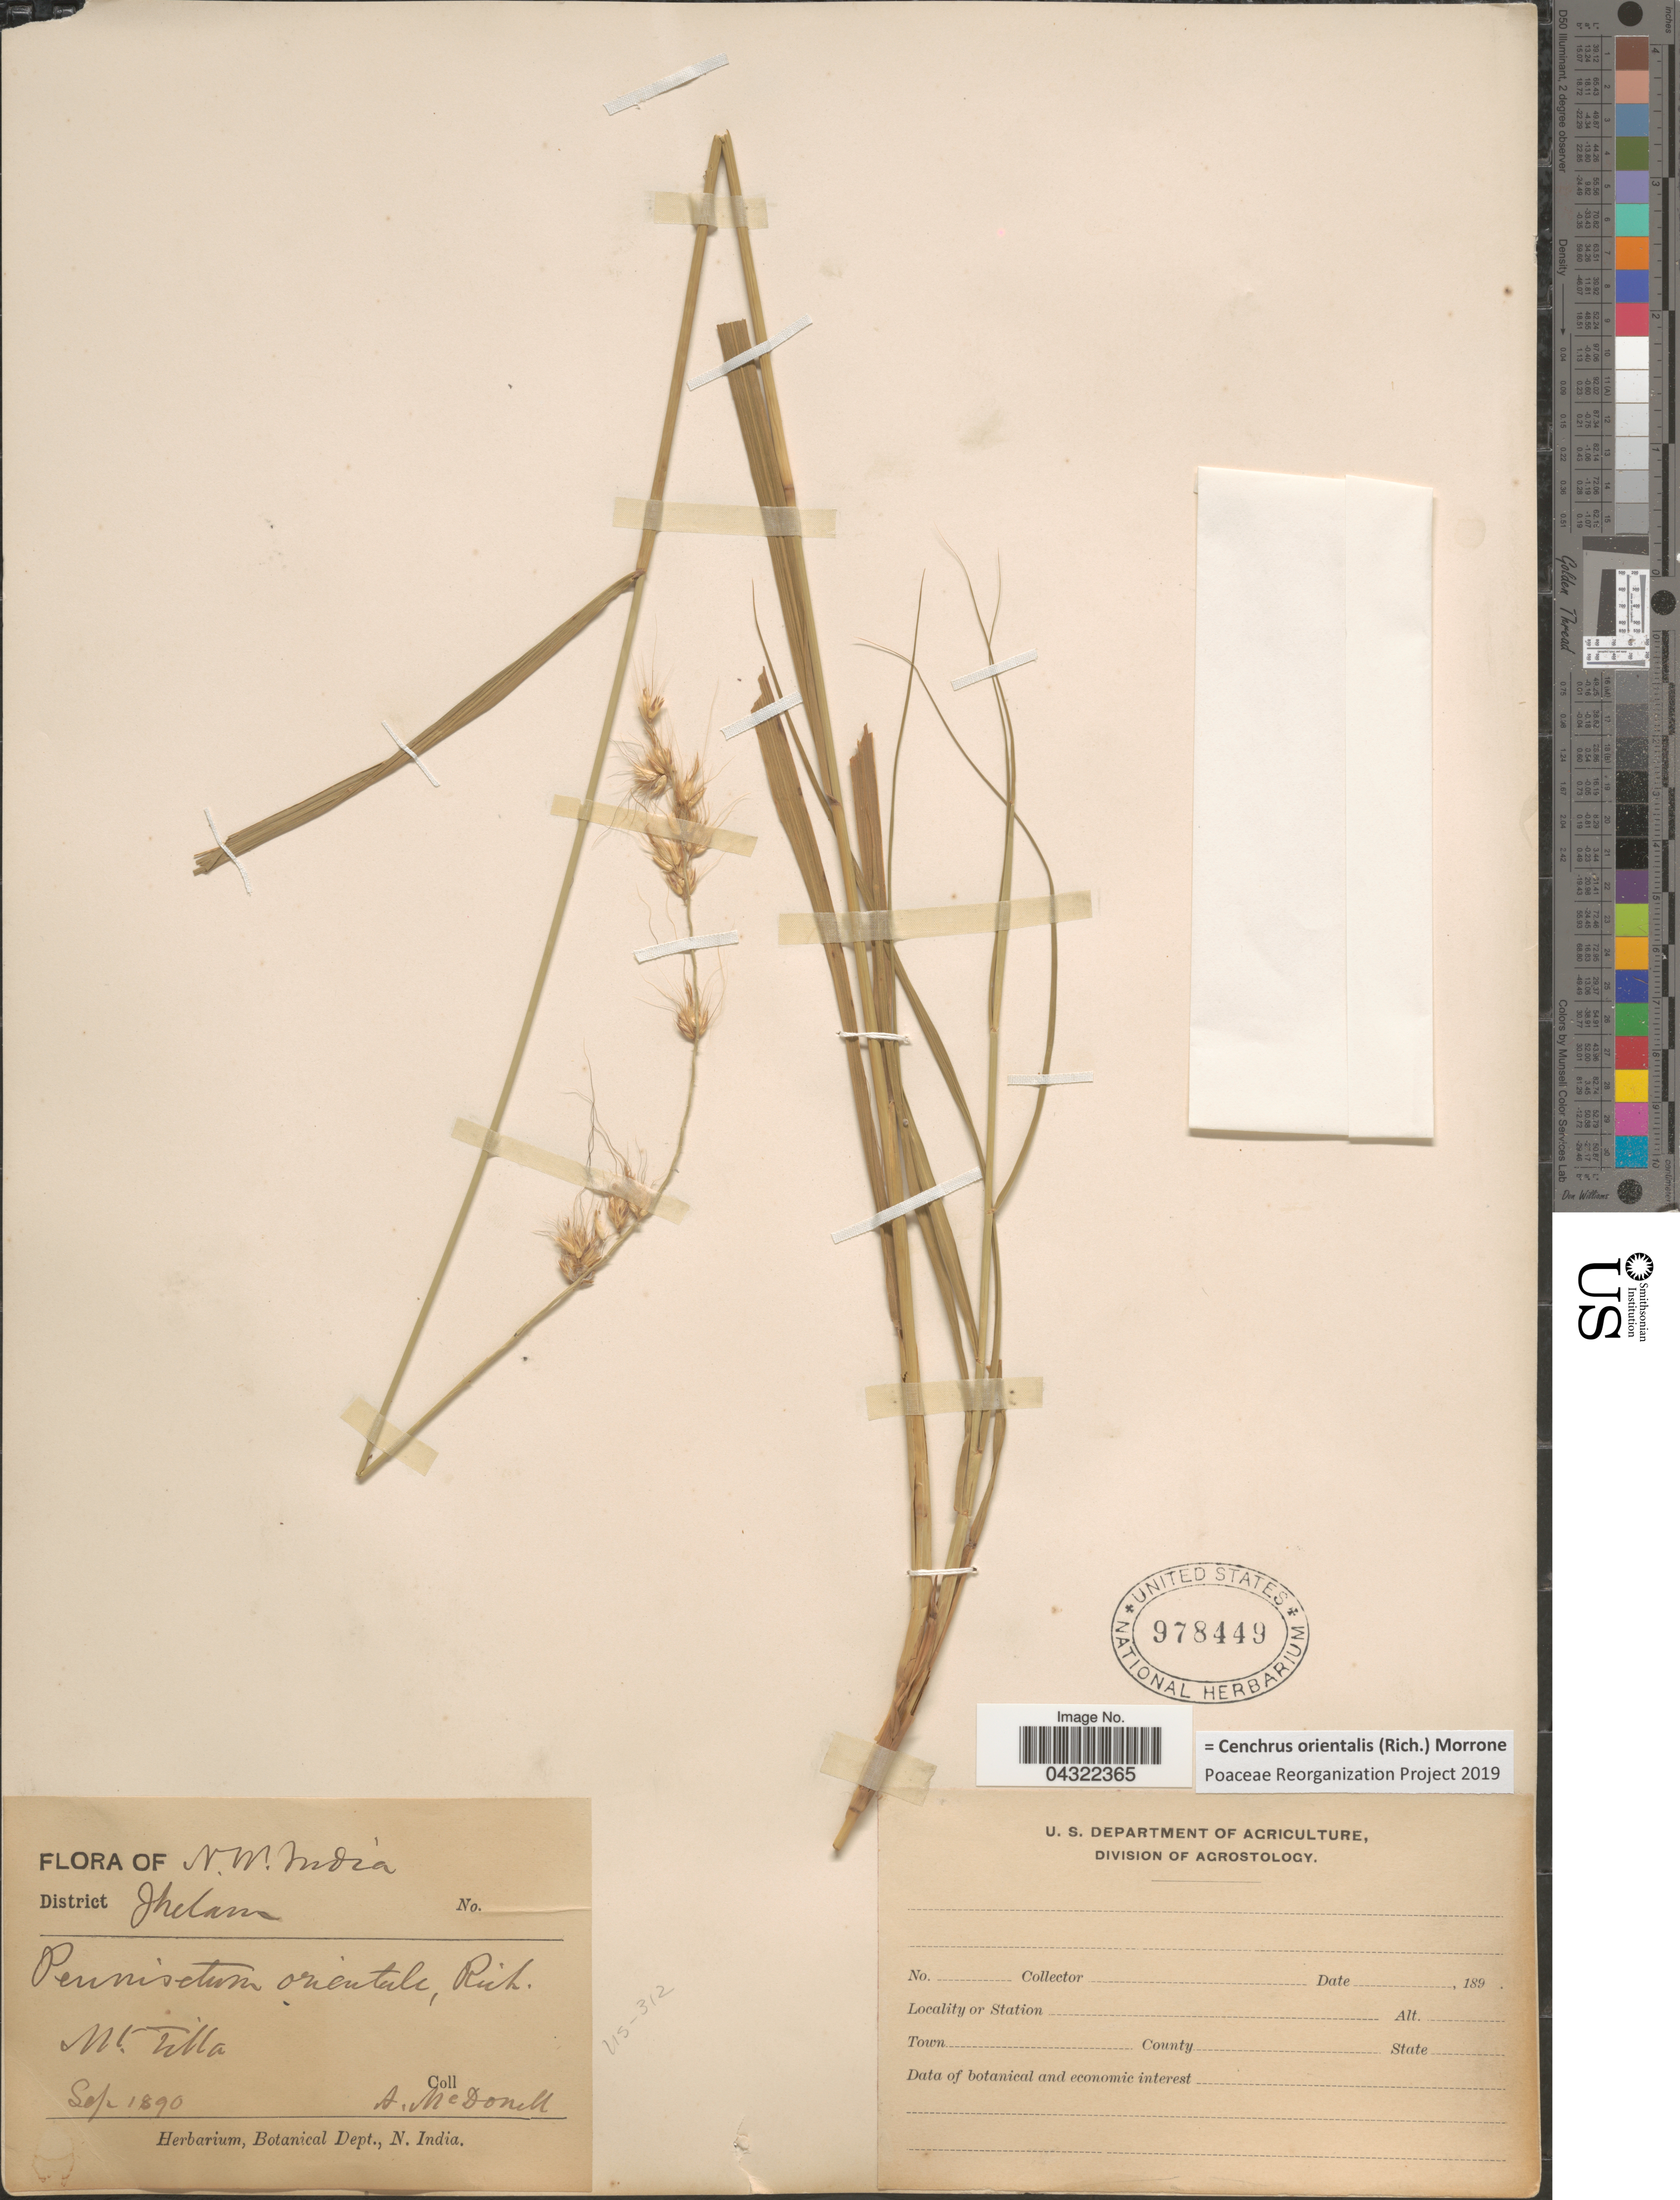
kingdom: Plantae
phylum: Tracheophyta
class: Liliopsida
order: Poales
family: Poaceae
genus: Cenchrus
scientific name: Cenchrus orientalis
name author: (Rich.) Morrone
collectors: A. McDonell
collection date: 1890-09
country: India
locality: N.W. India. District Chelan. Mt. Tilla.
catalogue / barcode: US 978449